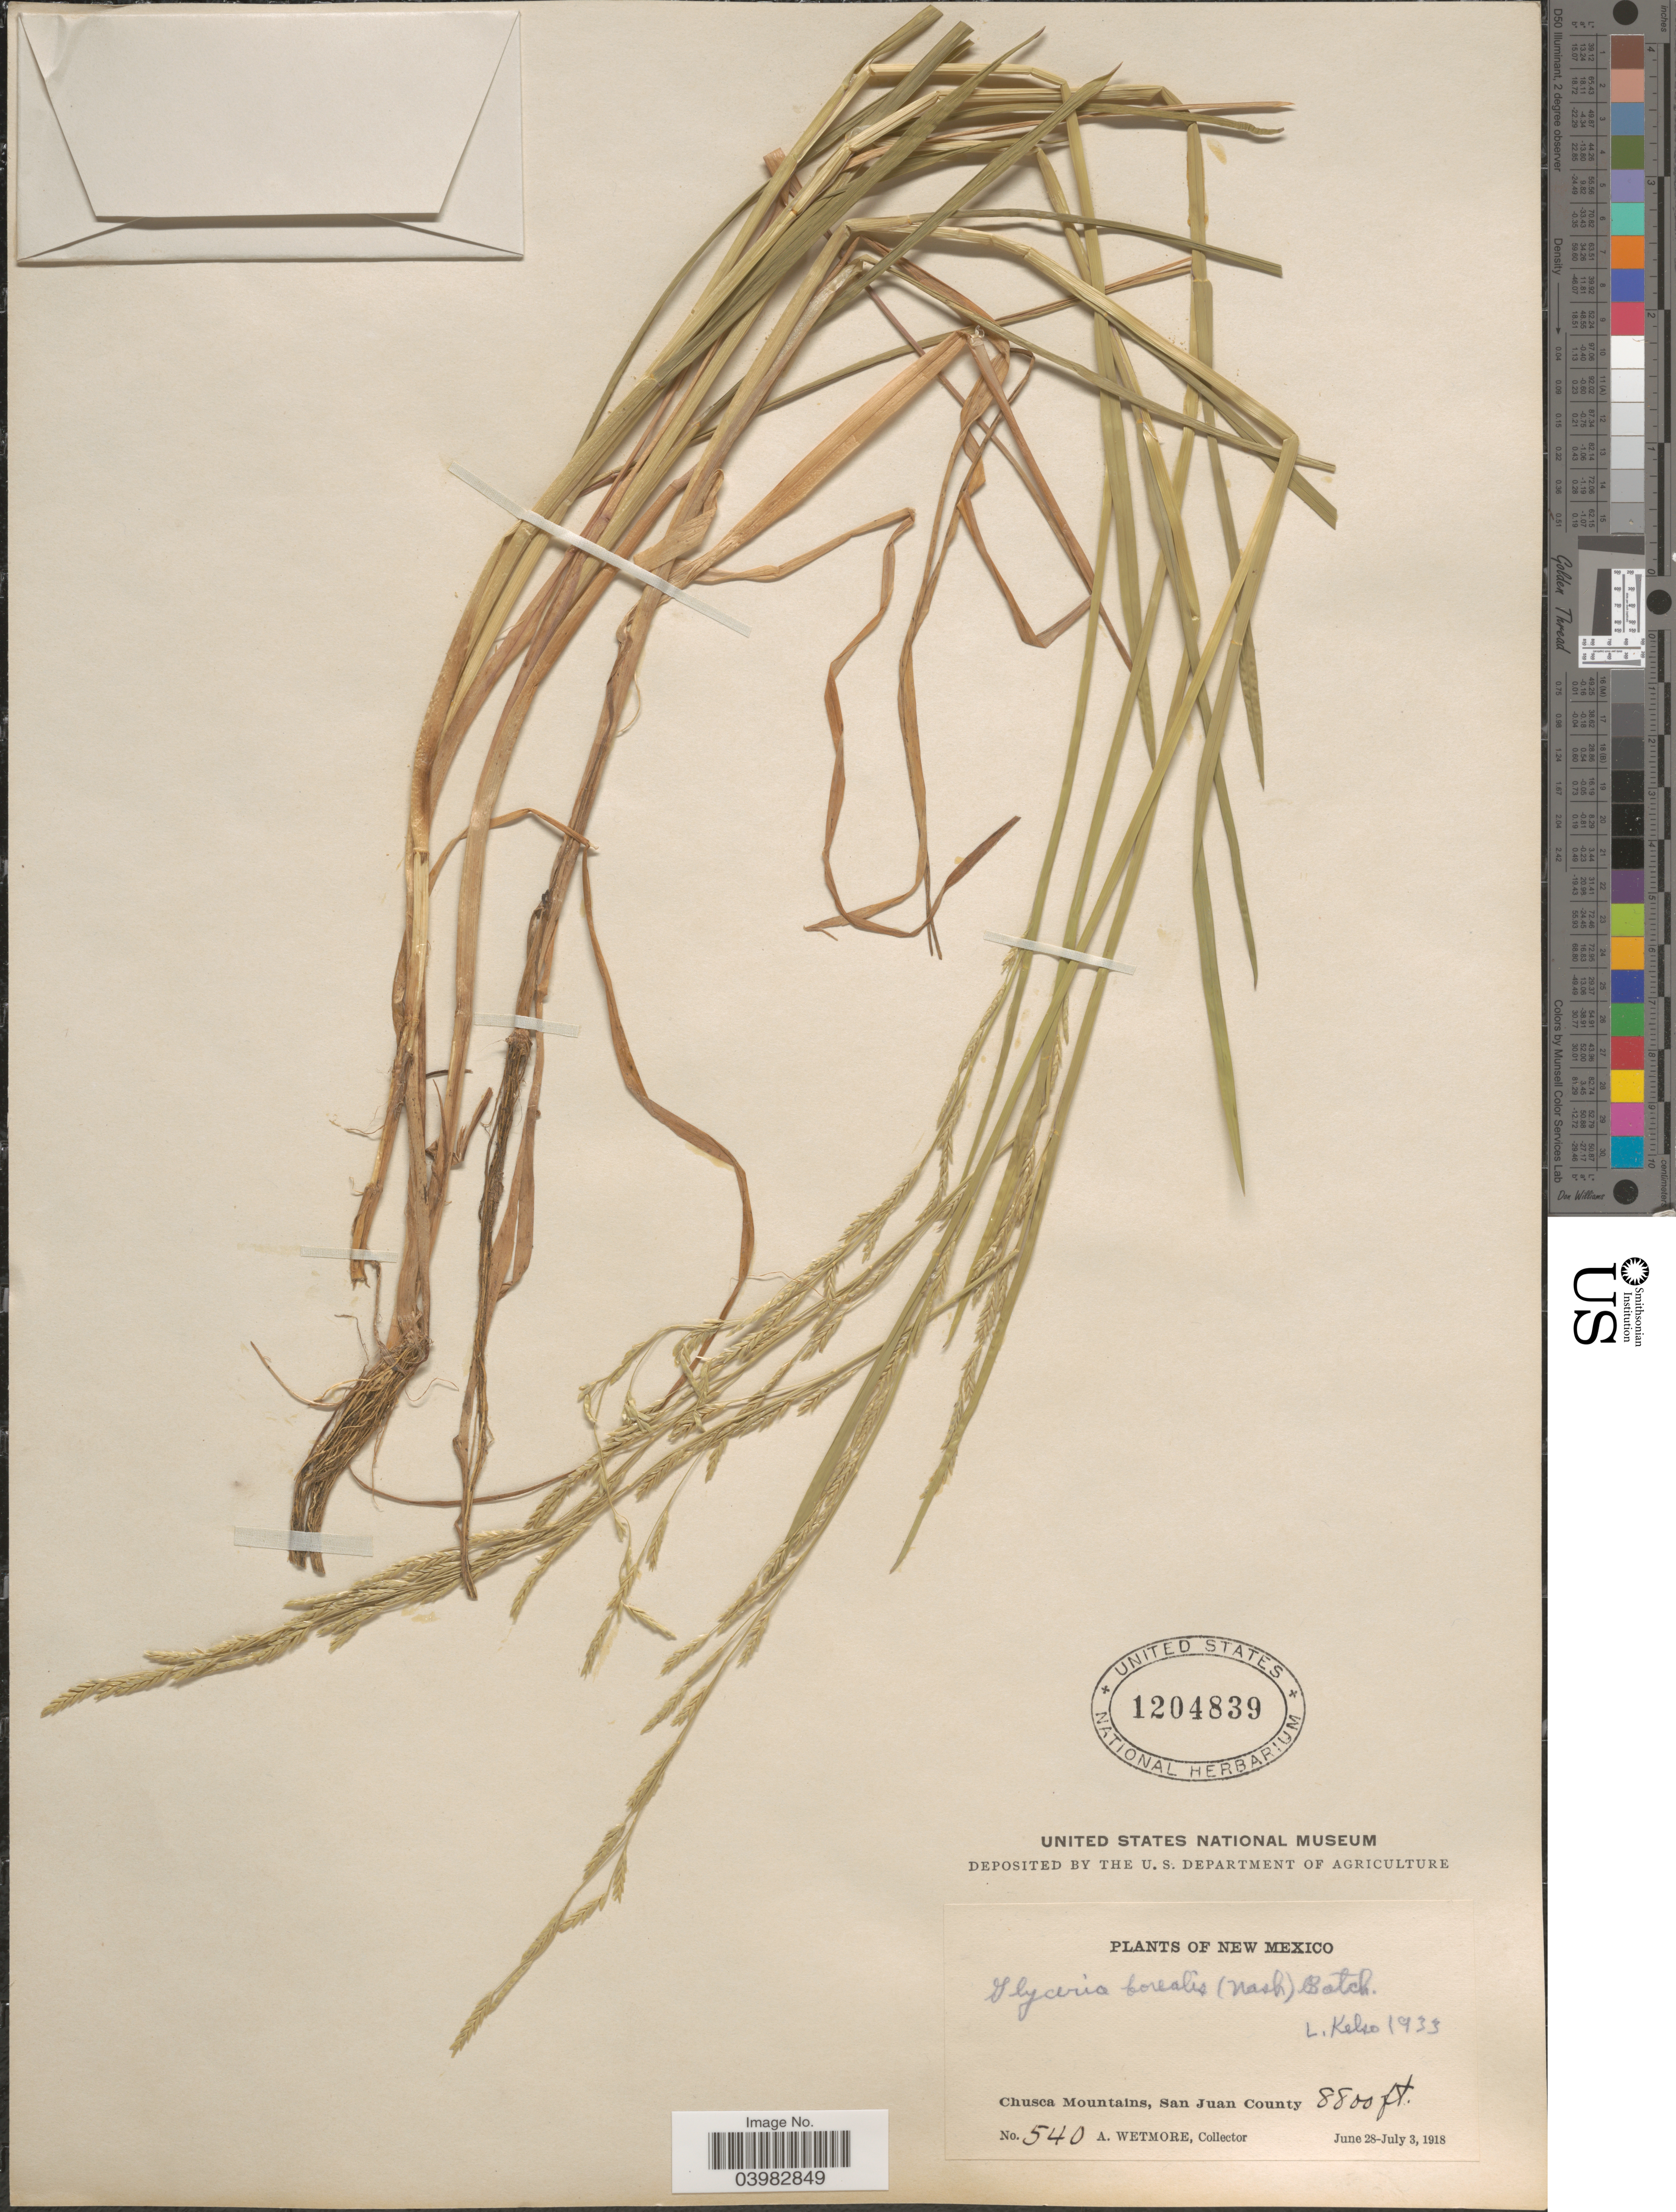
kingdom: Plantae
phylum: Tracheophyta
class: Liliopsida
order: Poales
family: Poaceae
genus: Glyceria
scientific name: Glyceria borealis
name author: (Nash) Batchelder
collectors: A. Wetmore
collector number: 540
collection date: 1918-06-28/1918-07-03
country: United States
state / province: New Mexico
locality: Chusca Mountains, San Juan County.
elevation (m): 2682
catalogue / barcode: US 1204839